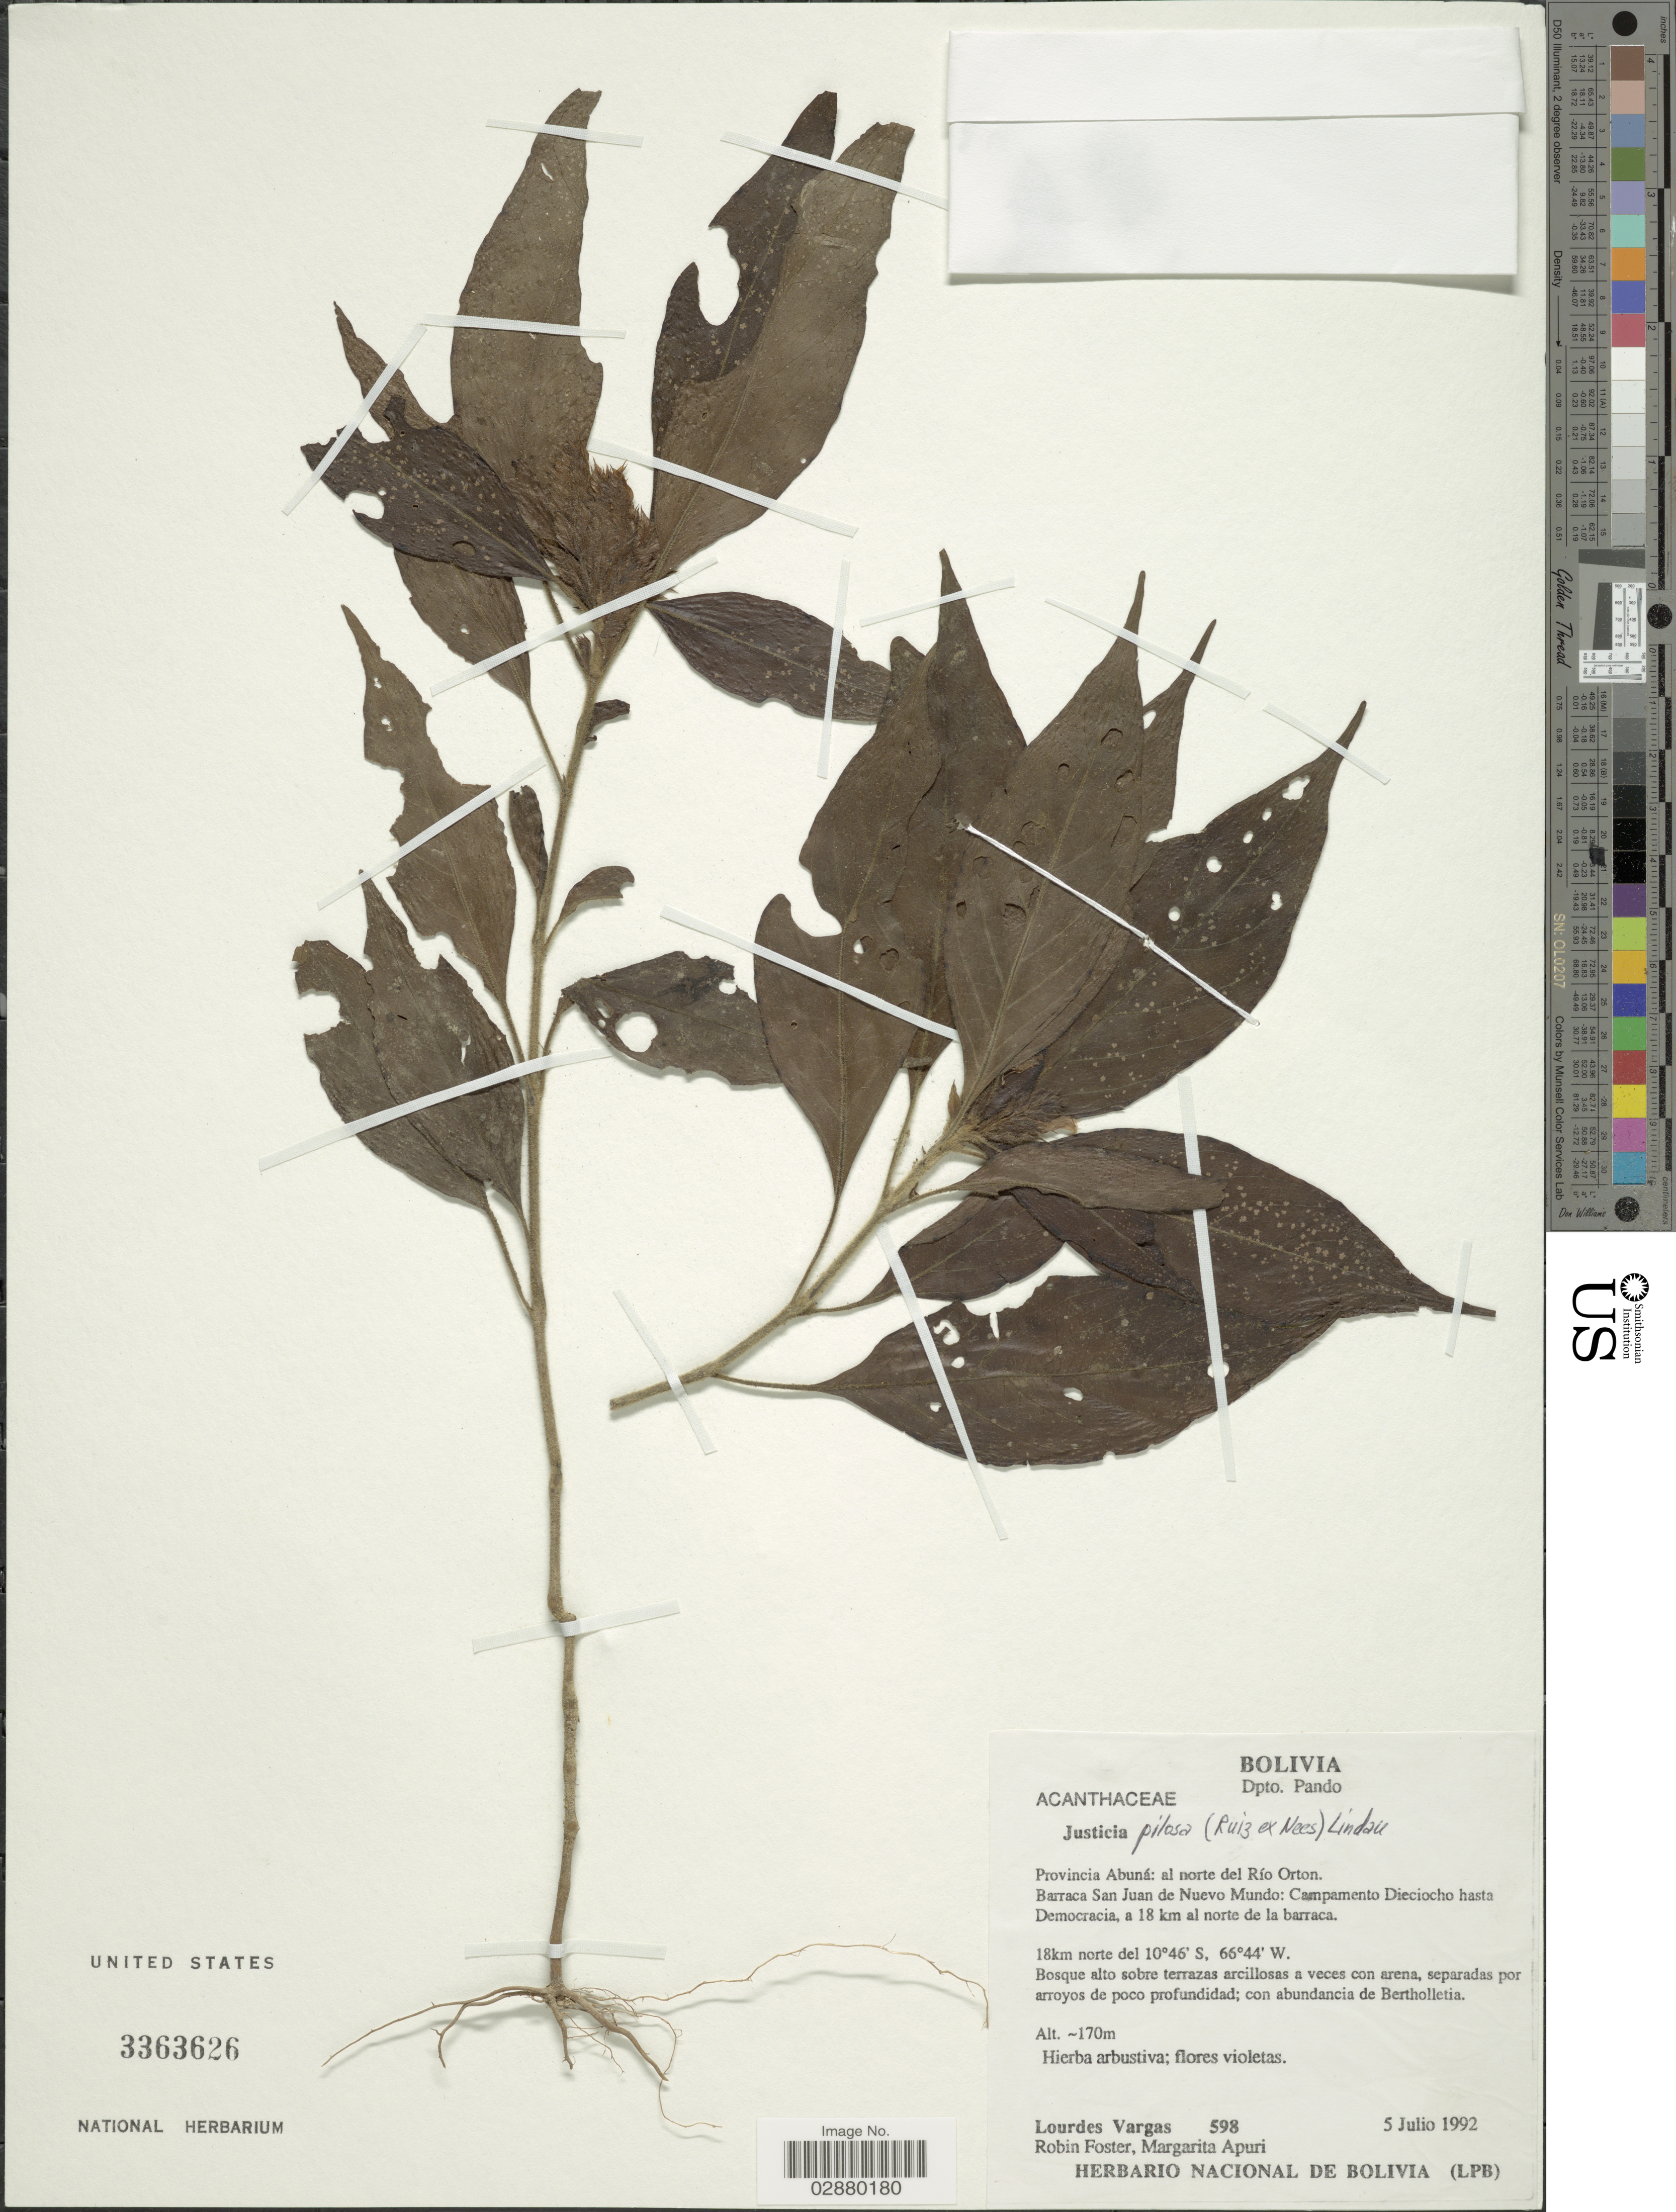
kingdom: Plantae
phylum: Tracheophyta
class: Magnoliopsida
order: Lamiales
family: Acanthaceae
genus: Justicia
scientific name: Justicia pilosa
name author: (Ruiz ex Nees) Lindau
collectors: L. Vargas, R. B. Foster & M. Apuri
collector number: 598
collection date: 1992-07-05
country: Bolivia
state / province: Pando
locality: Dpto. Pando, Provincia Abuná: al norte del Río Orton. Barraca San Juan de Nuevo Mundo: Campamento Dieciocho hasta Democracia, a 18 km al norte de la barraca.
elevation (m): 170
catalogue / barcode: US 3363626